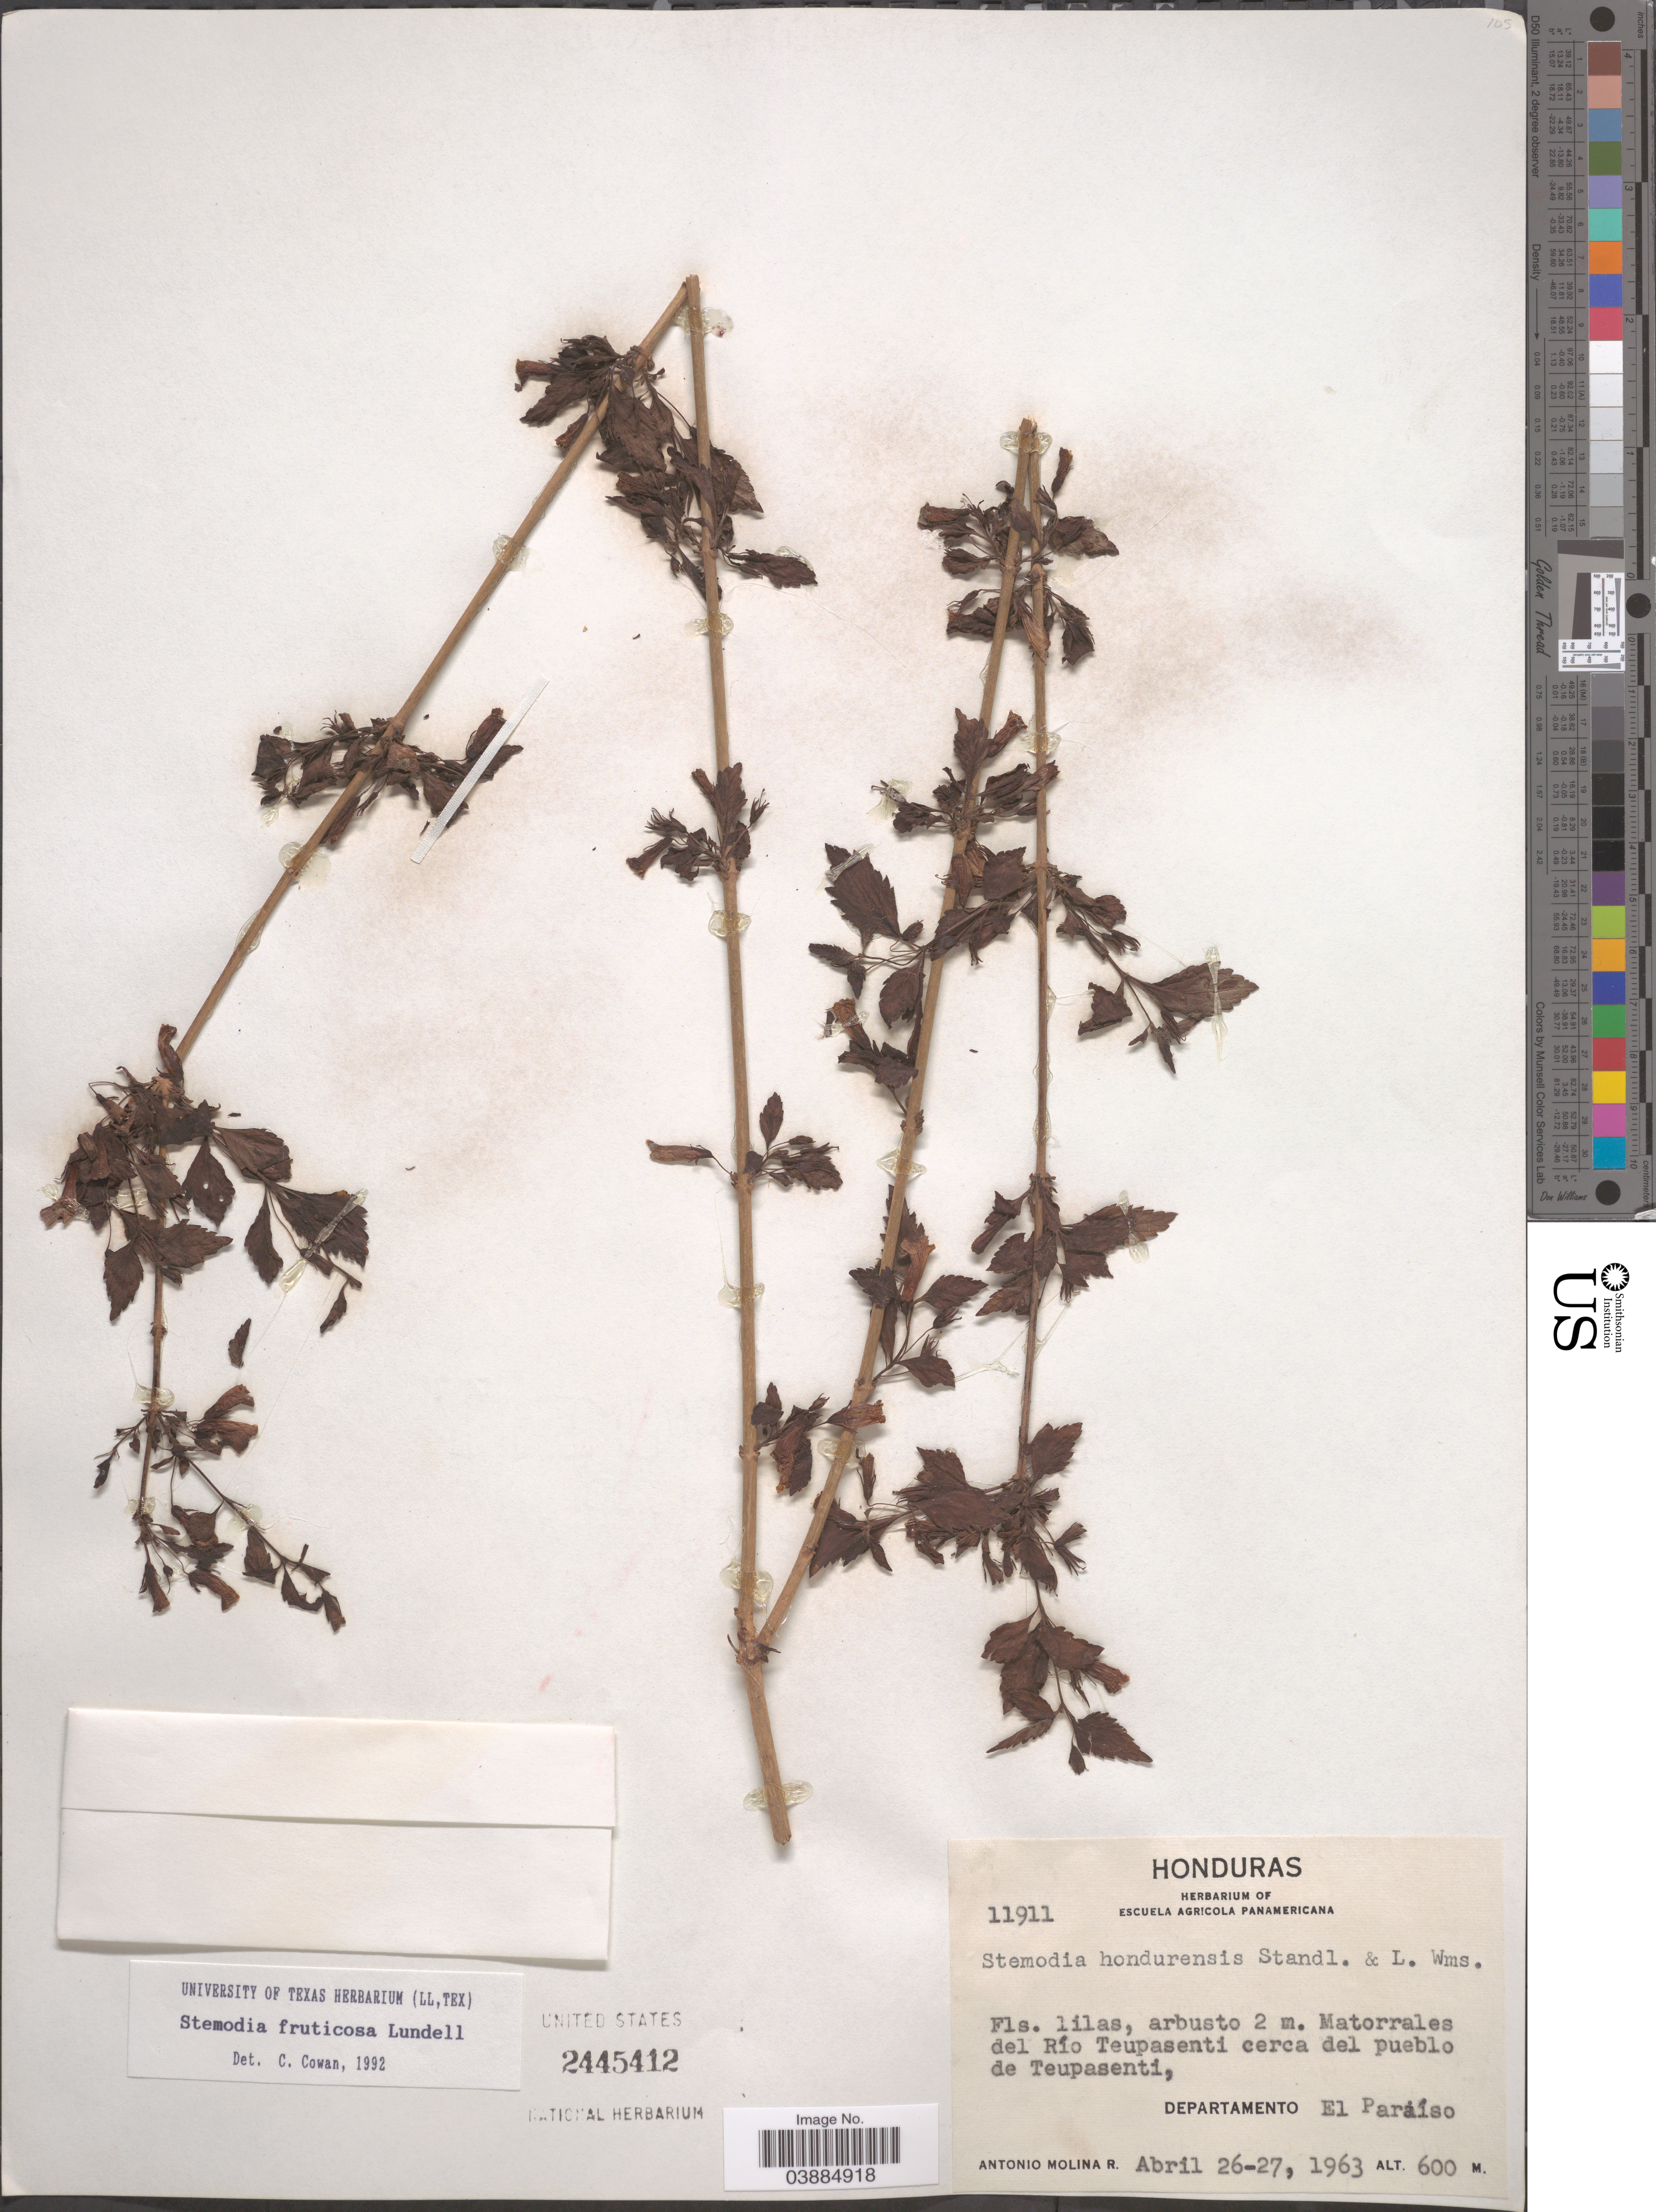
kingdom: Plantae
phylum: Tracheophyta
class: Magnoliopsida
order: Lamiales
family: Plantaginaceae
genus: Stemodia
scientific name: Stemodia fruticosa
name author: Lundell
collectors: A. Molina R.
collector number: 11911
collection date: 1963-04-26/1963-04-27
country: Honduras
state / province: El Paraiso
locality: Matorrales del Río Teupasenti cerca del pueblo de Teupasenti, Departamento El Paraíso.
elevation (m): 600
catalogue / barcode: US 2445412